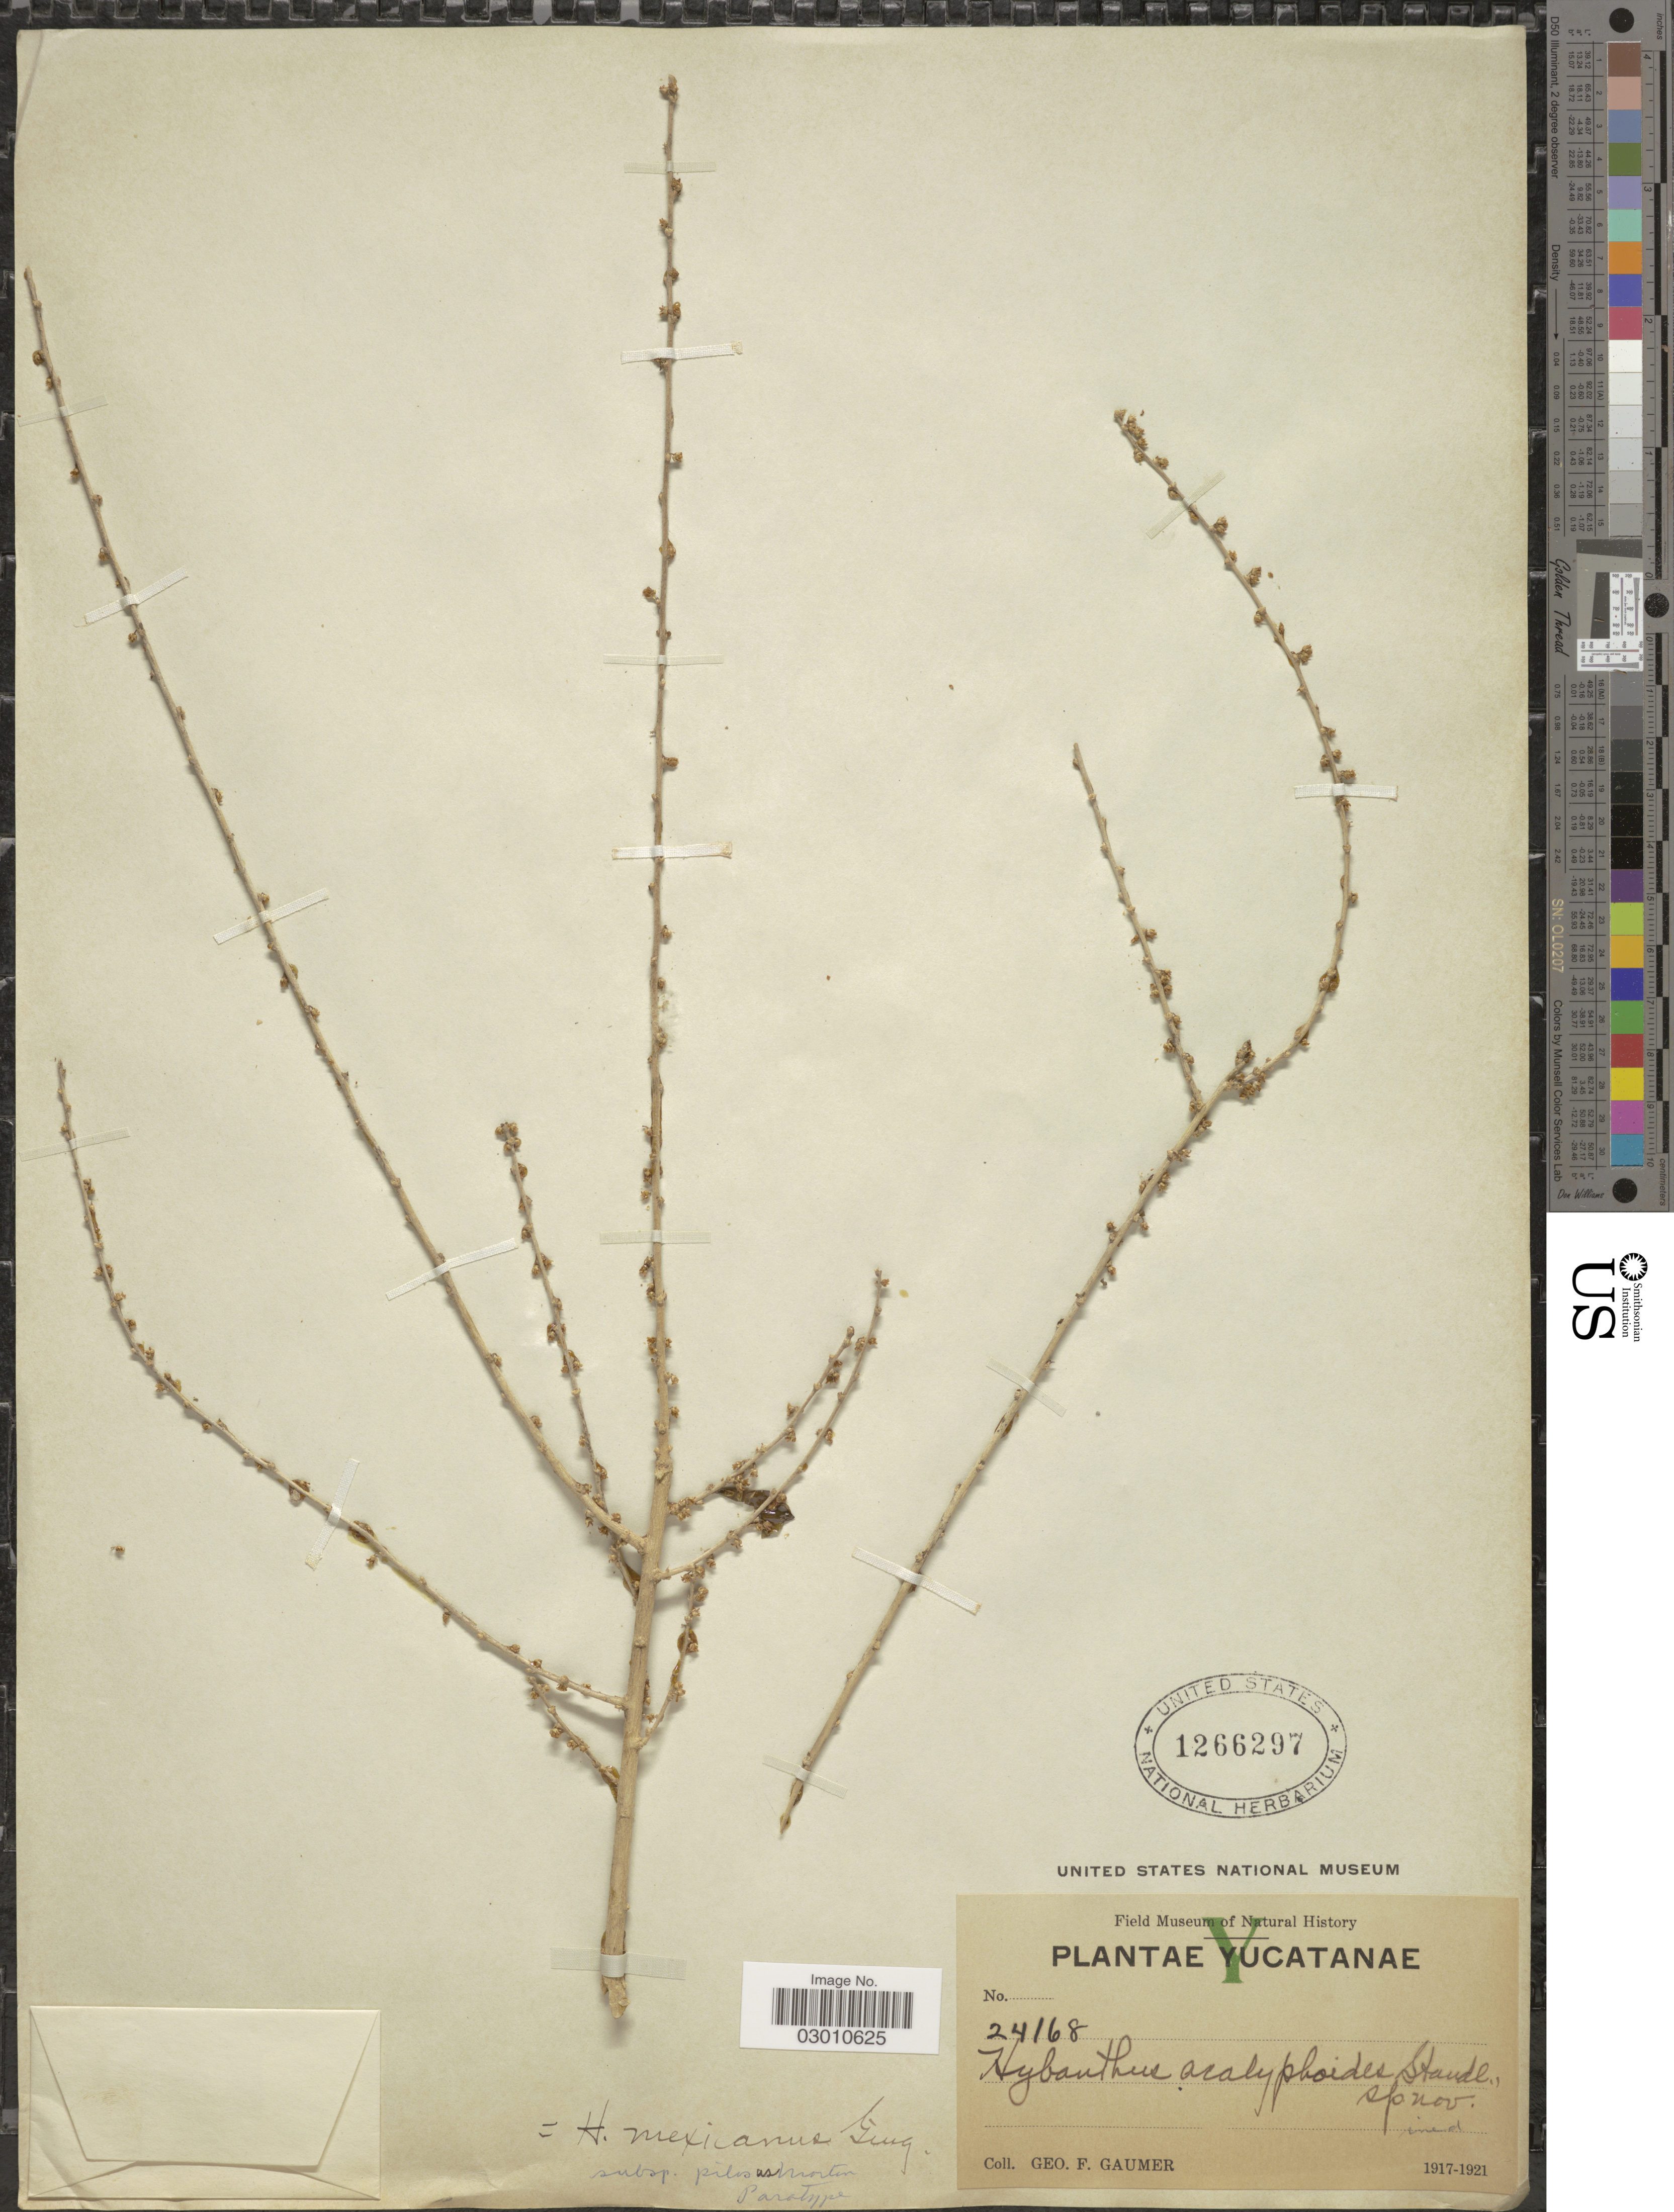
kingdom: Plantae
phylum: Tracheophyta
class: Magnoliopsida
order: Malpighiales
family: Violaceae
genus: Ixchelia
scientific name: Ixchelia mexicana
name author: (Ging.) H.E. Ballard & Wahlert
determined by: Strong, Mark T., (BOT), Smithsonian Institution - National Museum of Natural History (UNITED STATES)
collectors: G. F. Gaumer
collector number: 24168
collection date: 1917/1921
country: Mexico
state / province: Yucatán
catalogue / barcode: US 1266297